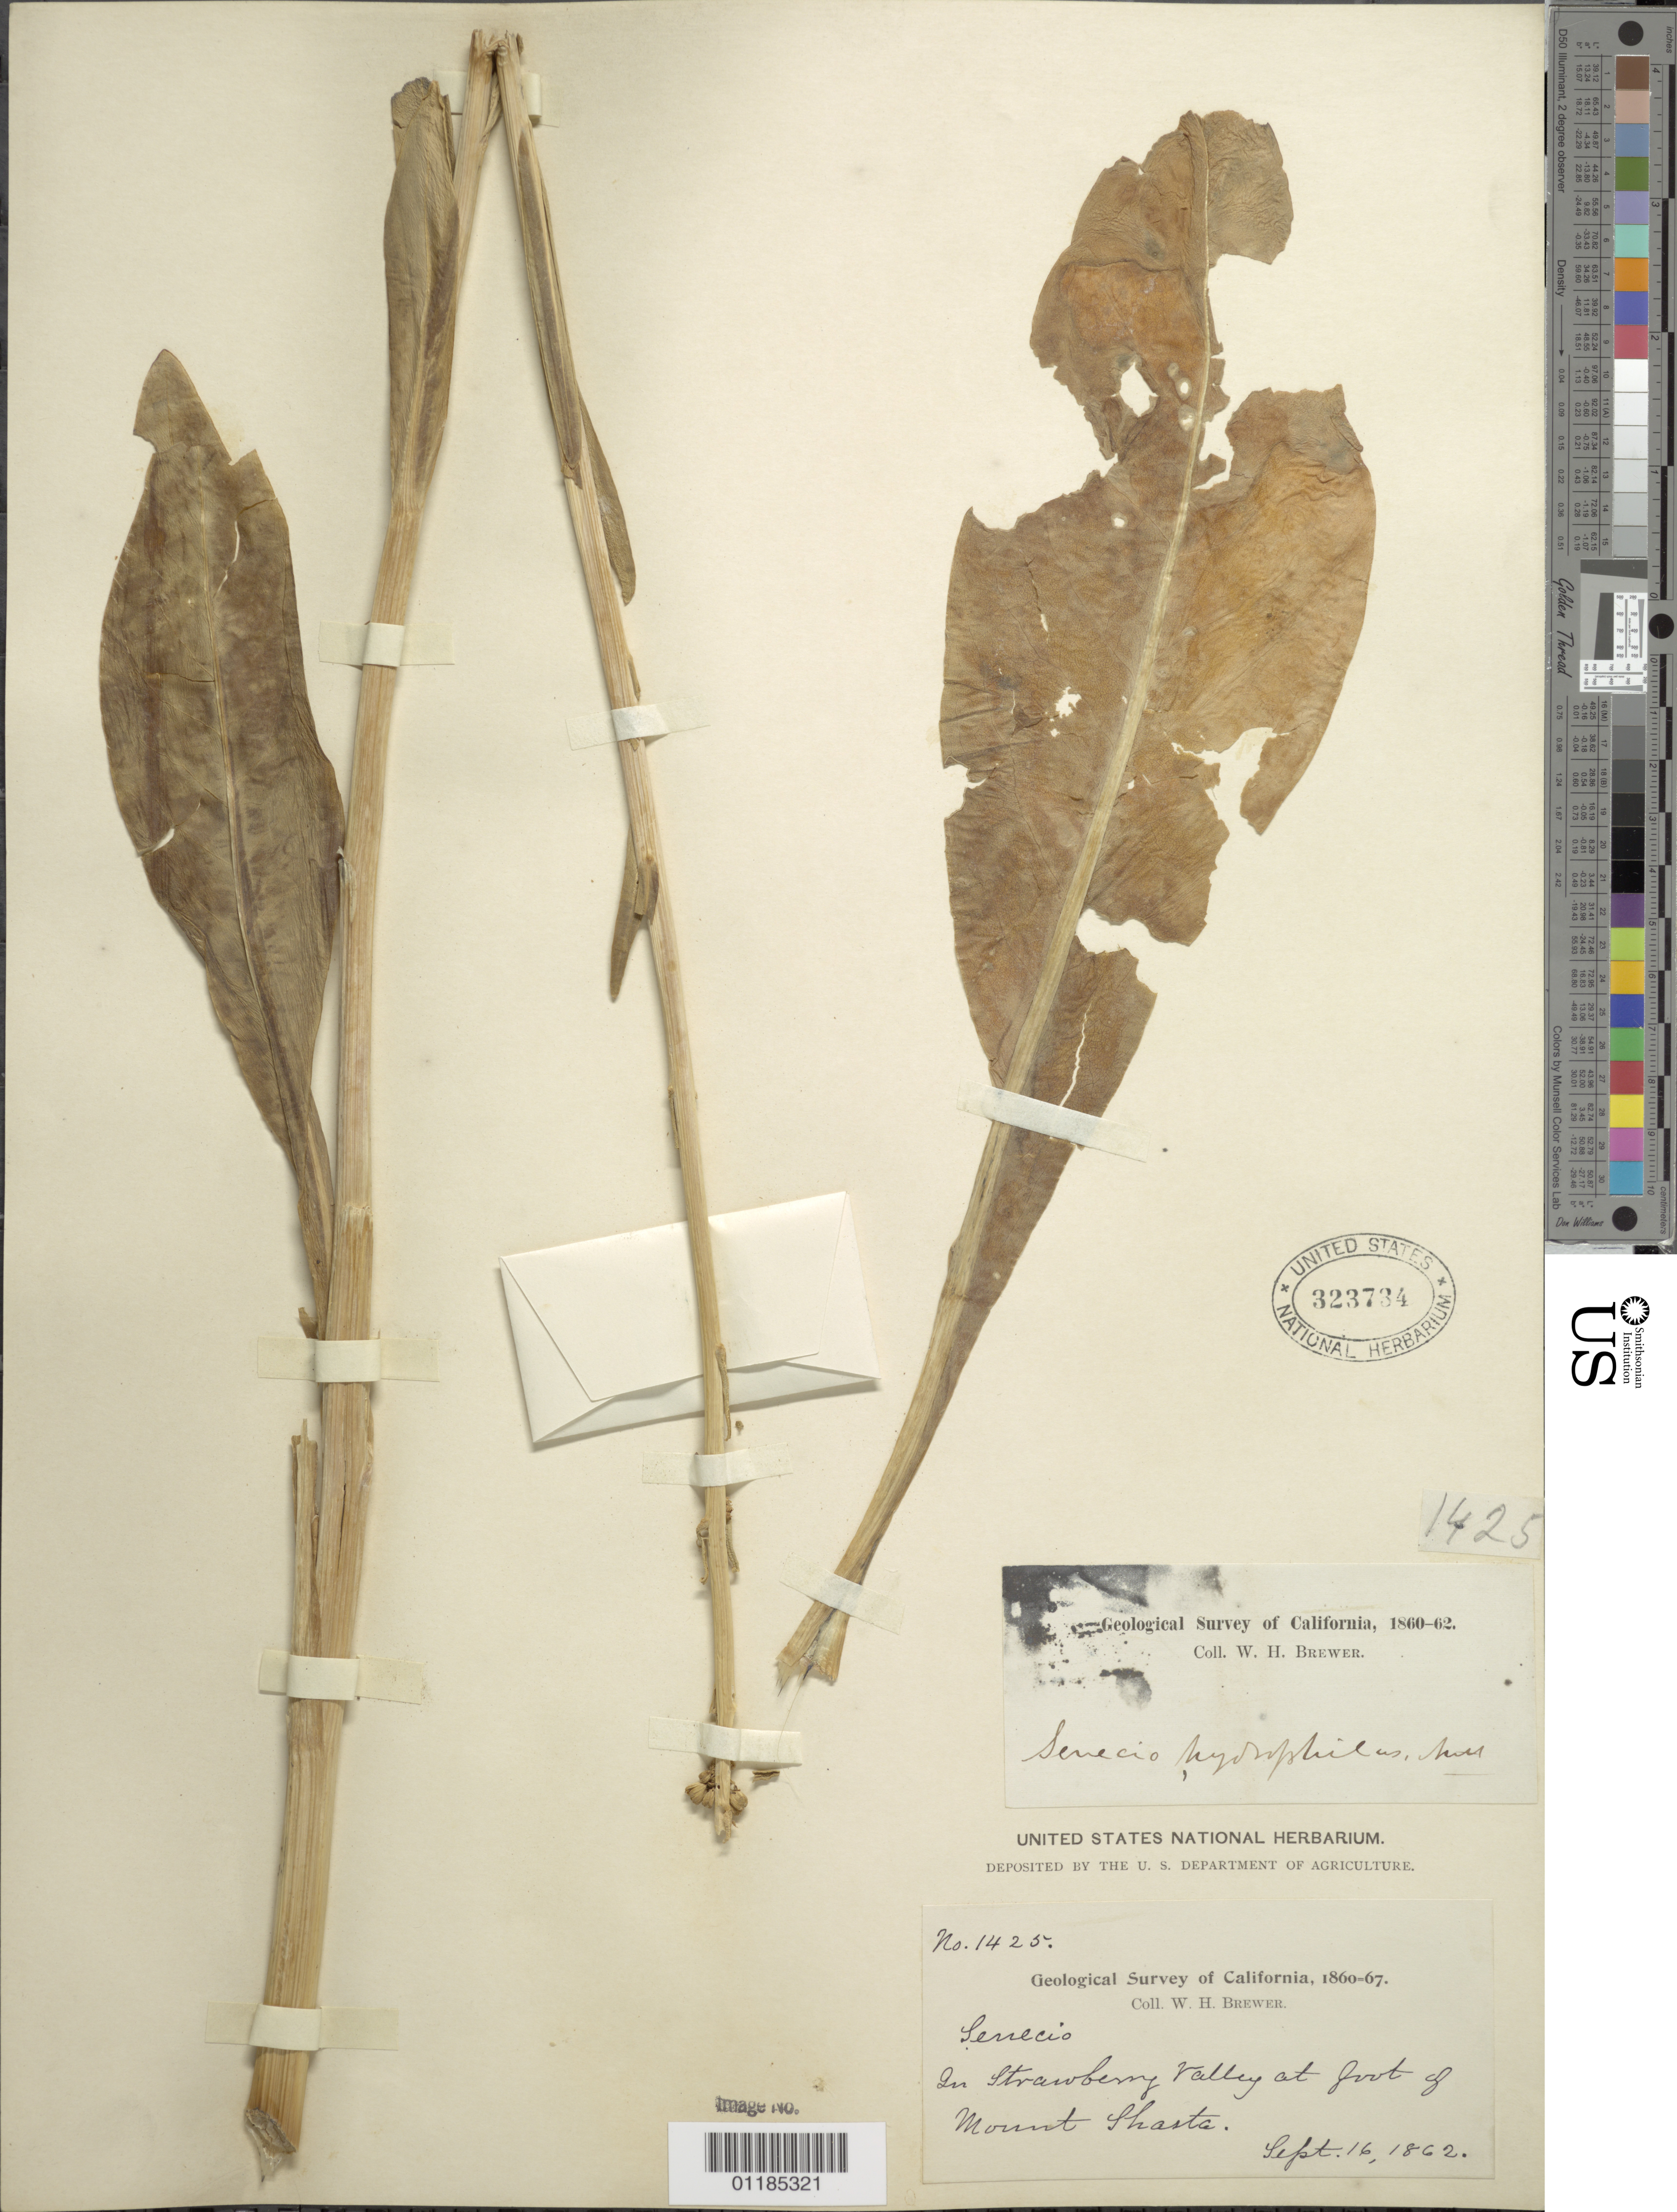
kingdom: Plantae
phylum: Tracheophyta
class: Magnoliopsida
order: Asterales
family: Asteraceae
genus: Senecio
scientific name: Senecio hydrophilus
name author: Nutt.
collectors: W. H. Brewer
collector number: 1425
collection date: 1862-09-16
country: United States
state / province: California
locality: In Strawberry Valley at foot of Mount Shasta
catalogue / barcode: US 323734